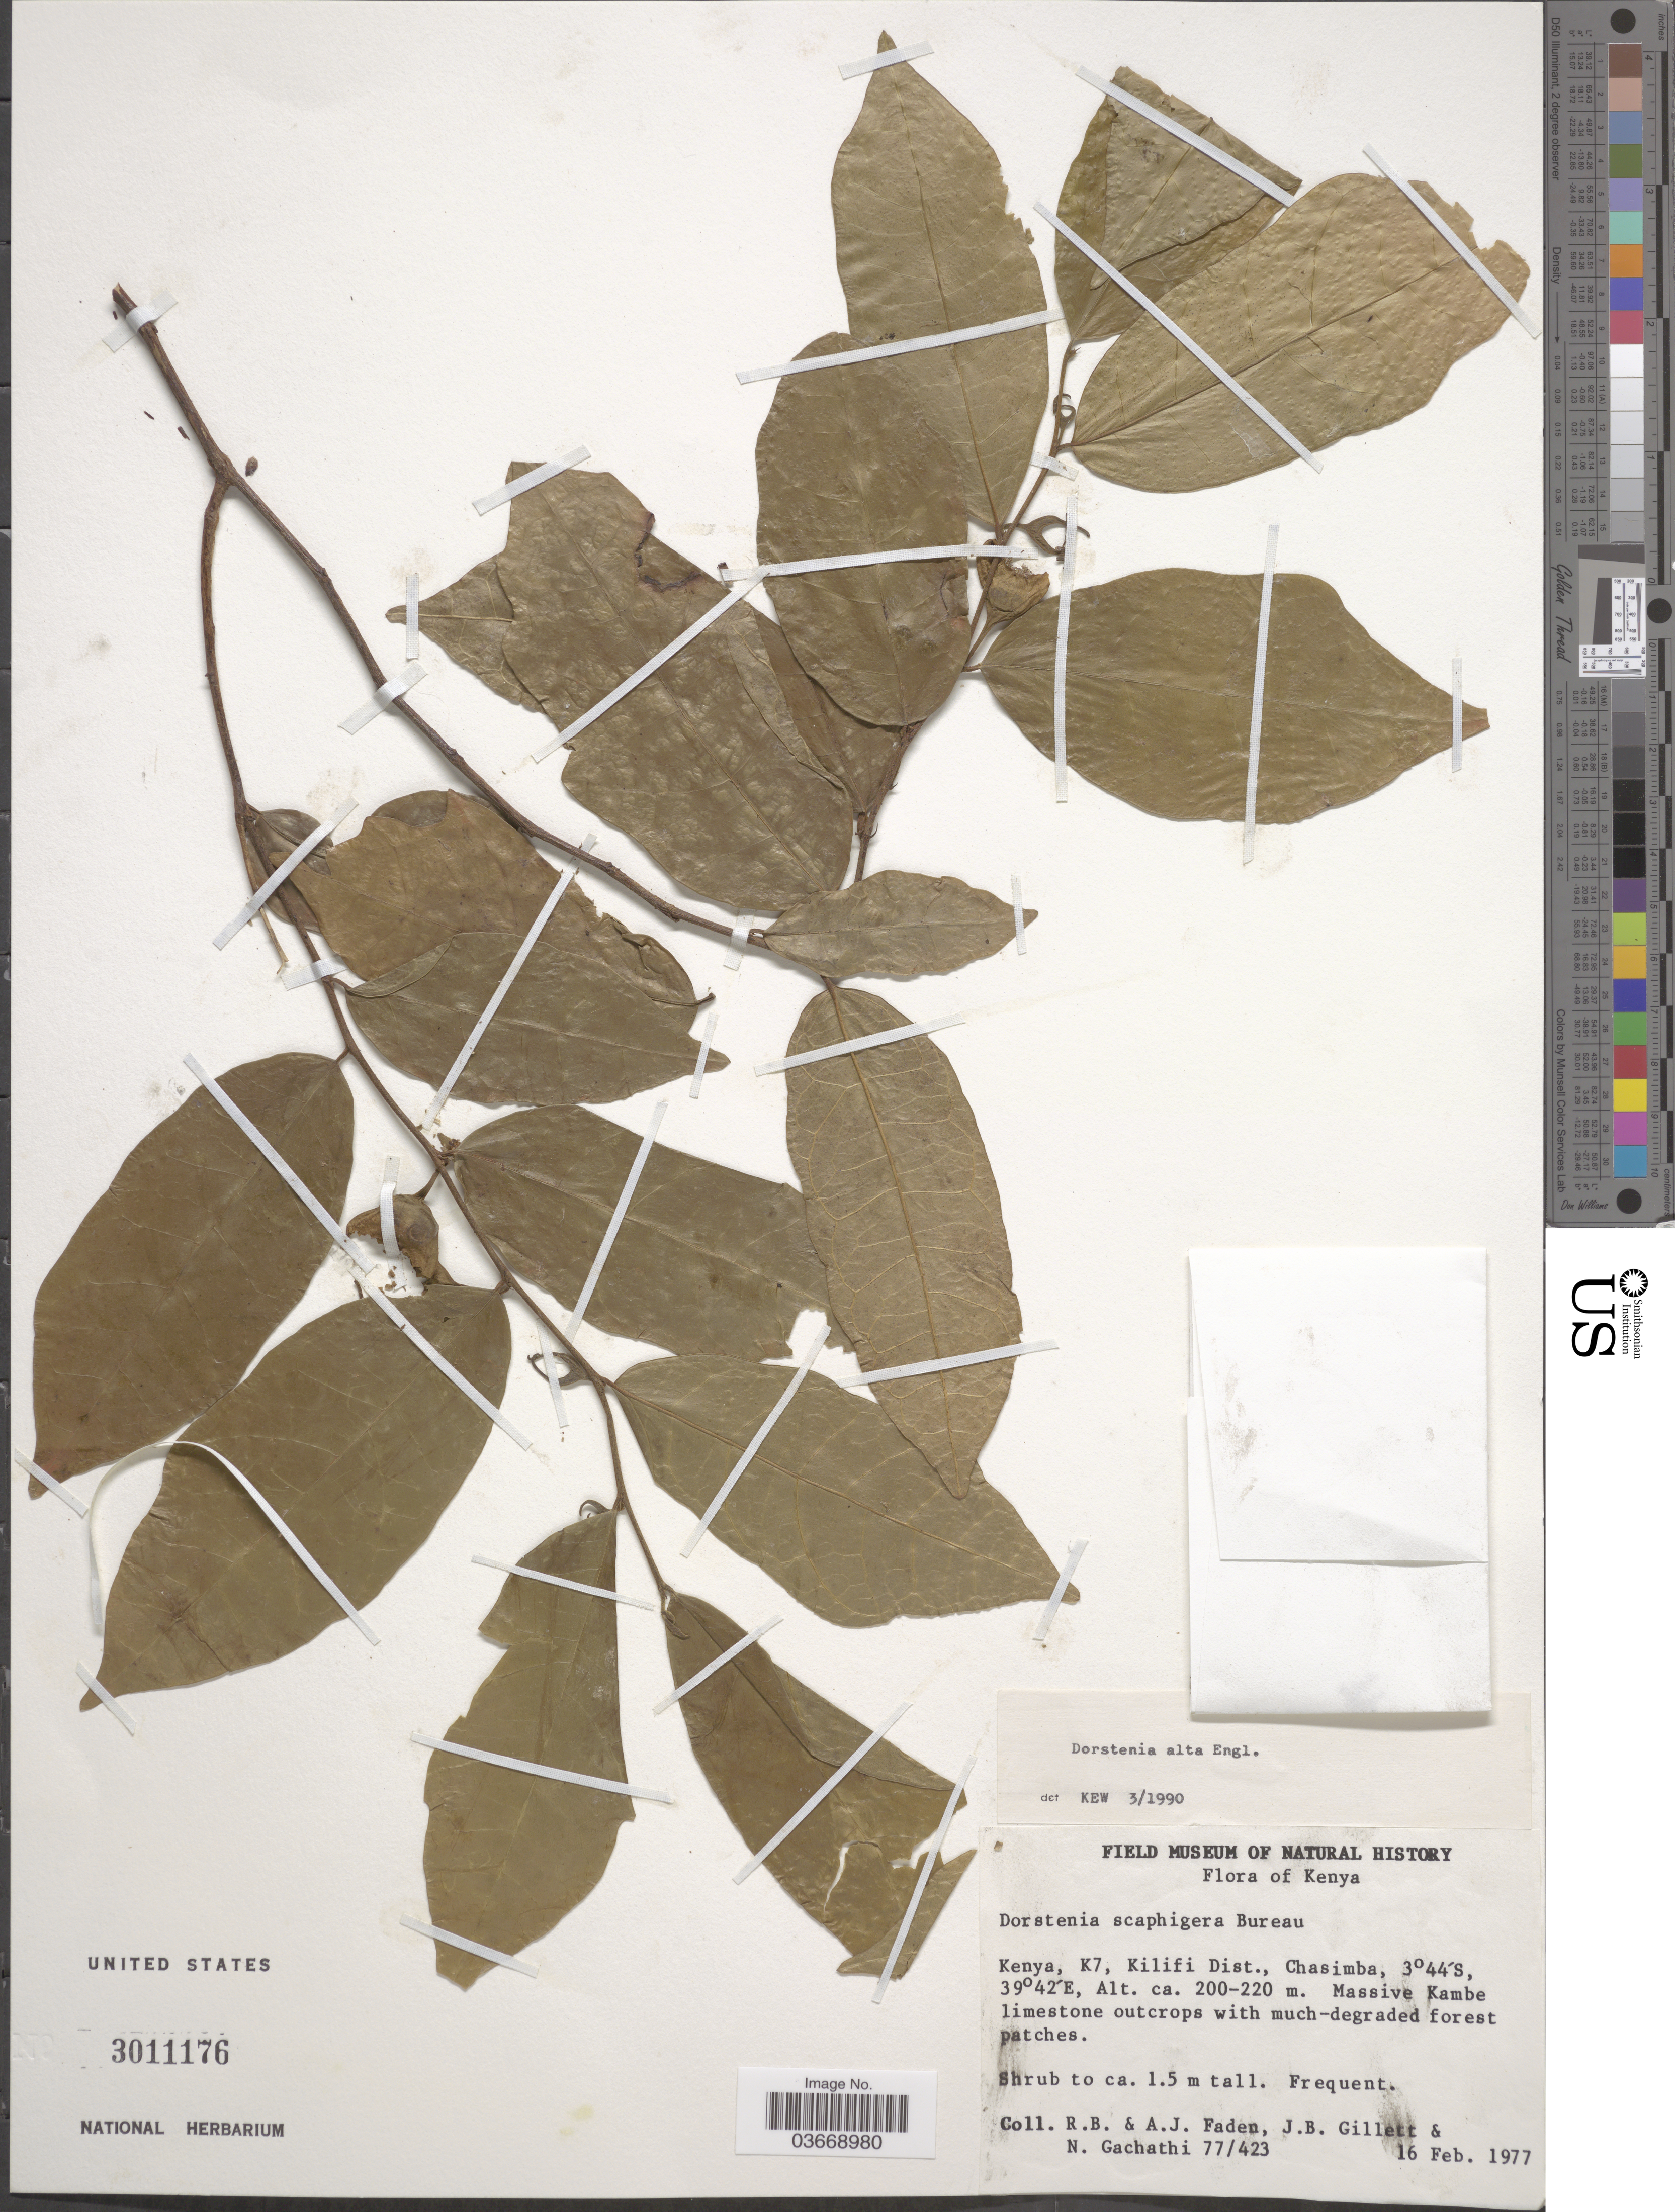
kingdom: Plantae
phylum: Tracheophyta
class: Magnoliopsida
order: Rosales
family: Moraceae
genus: Hijmania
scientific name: Hijmania alta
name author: (Engl.) M.D.M. Vianna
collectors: R. B. Faden, A. J. Faden, J. B. Gillett & N. Gachathi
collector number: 77/423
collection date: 1977-02-16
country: Kenya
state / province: Kilifi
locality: K7, Kilifi Dist., Chasimba.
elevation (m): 200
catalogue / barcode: US 3011176